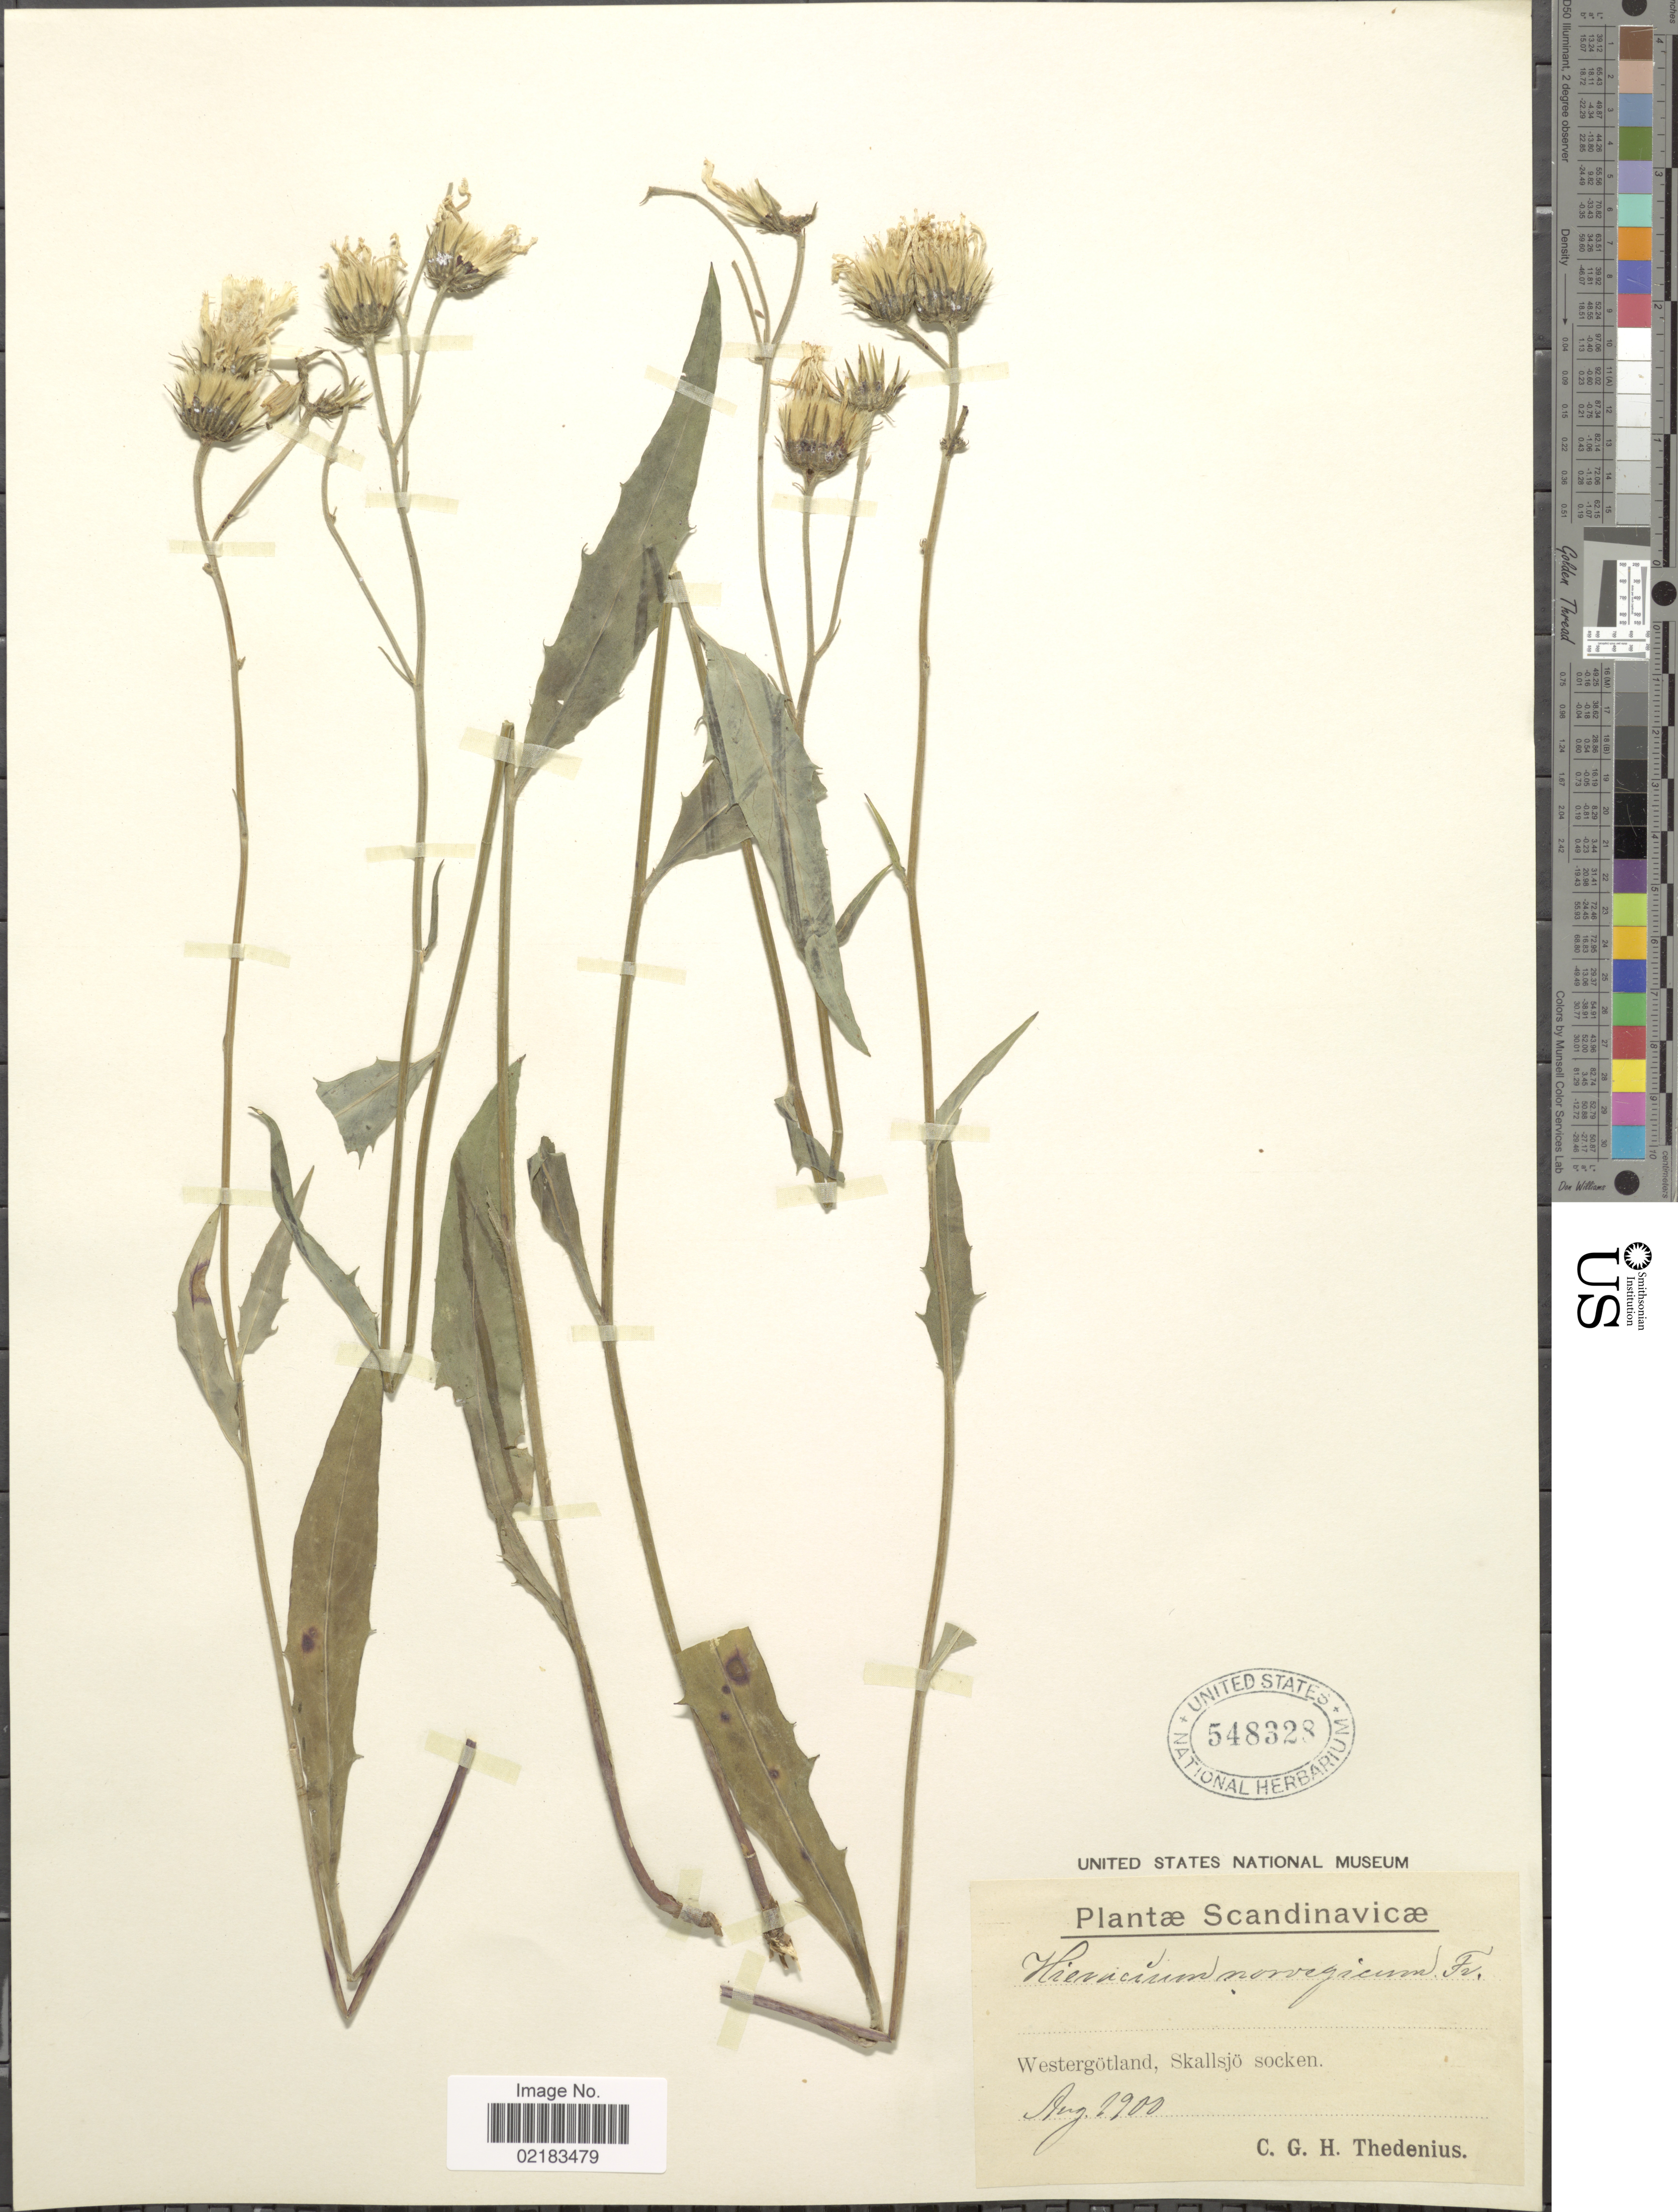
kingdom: Plantae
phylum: Tracheophyta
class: Magnoliopsida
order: Asterales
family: Asteraceae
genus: Hieracium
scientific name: Hieracium norvegicum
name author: Fr.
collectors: C. Thedenius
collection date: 1900-08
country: Sweden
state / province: Västra Götaland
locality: Scandinavicae, Westergötland, Skallsjö socken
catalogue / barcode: US 548328